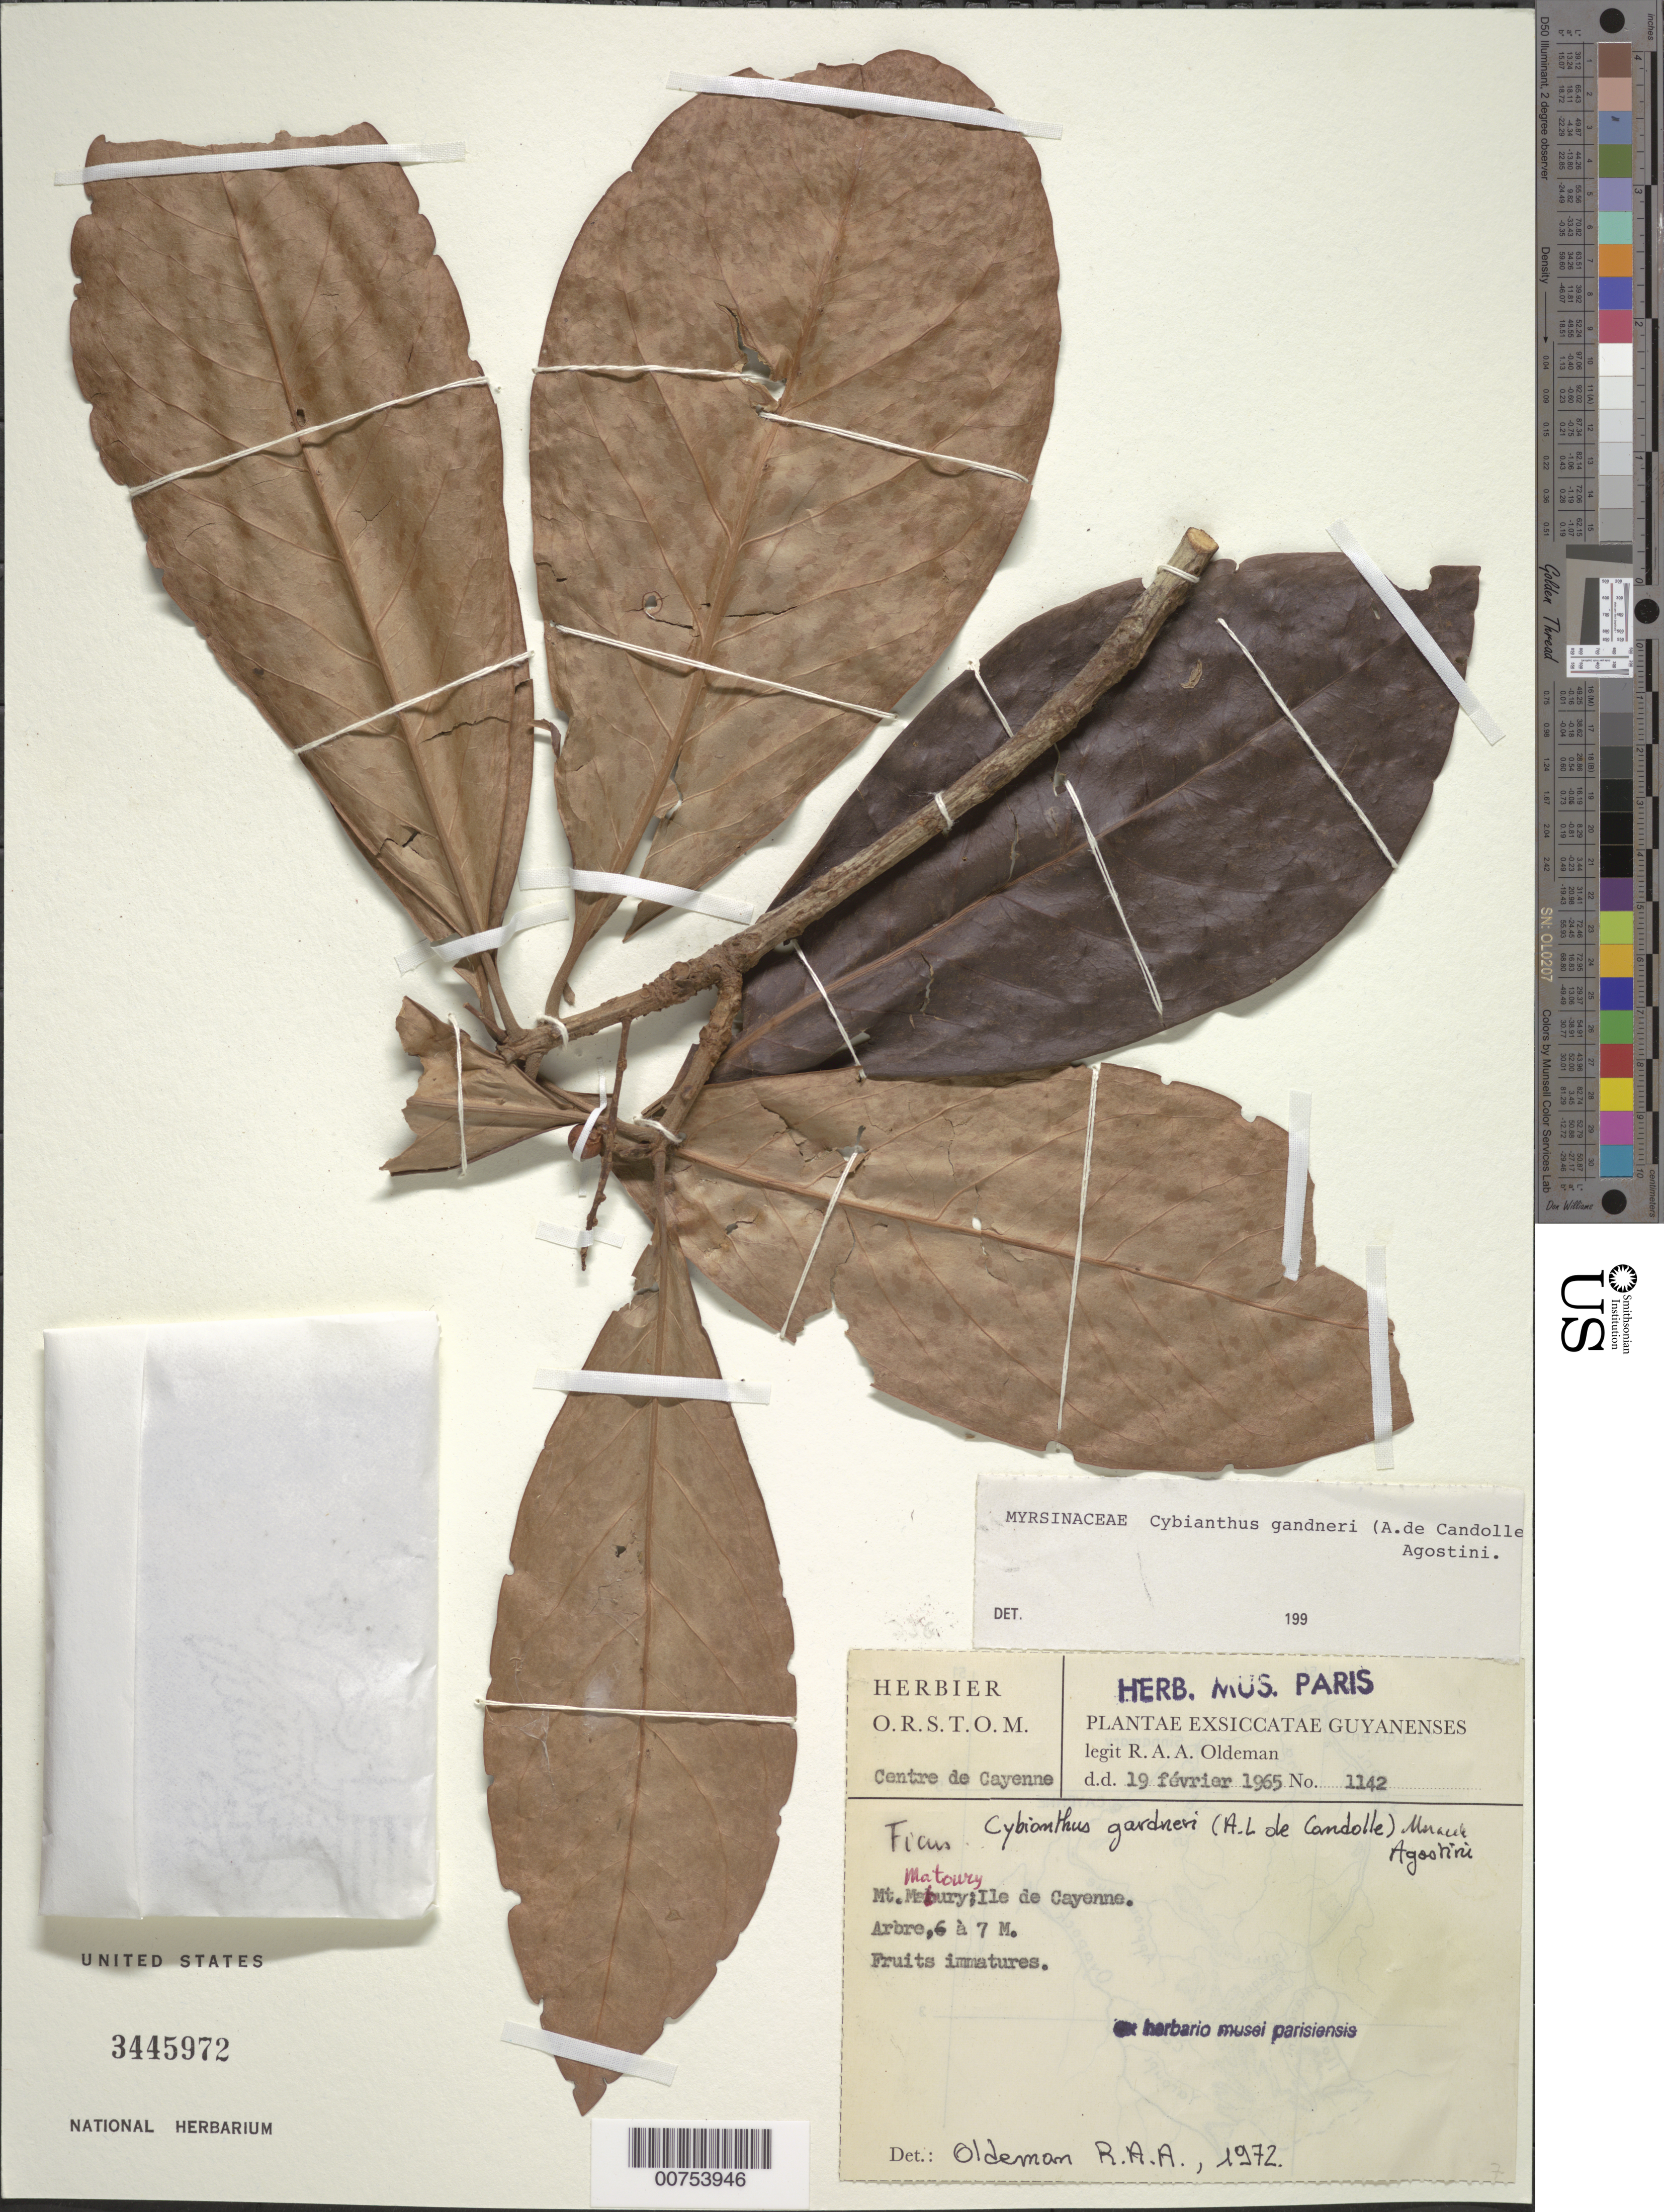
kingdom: Plantae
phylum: Tracheophyta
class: Magnoliopsida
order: Ericales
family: Primulaceae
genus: Cybianthus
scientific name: Cybianthus gardneri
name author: (A. DC.) G. Agostini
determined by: Oldeman, R. A. A.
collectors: R. Oldeman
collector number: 1142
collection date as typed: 19-Feb-65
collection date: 1965-02-19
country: French Guiana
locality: Mont Grand Matoury, Ile de Cayenne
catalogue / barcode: US 3445972